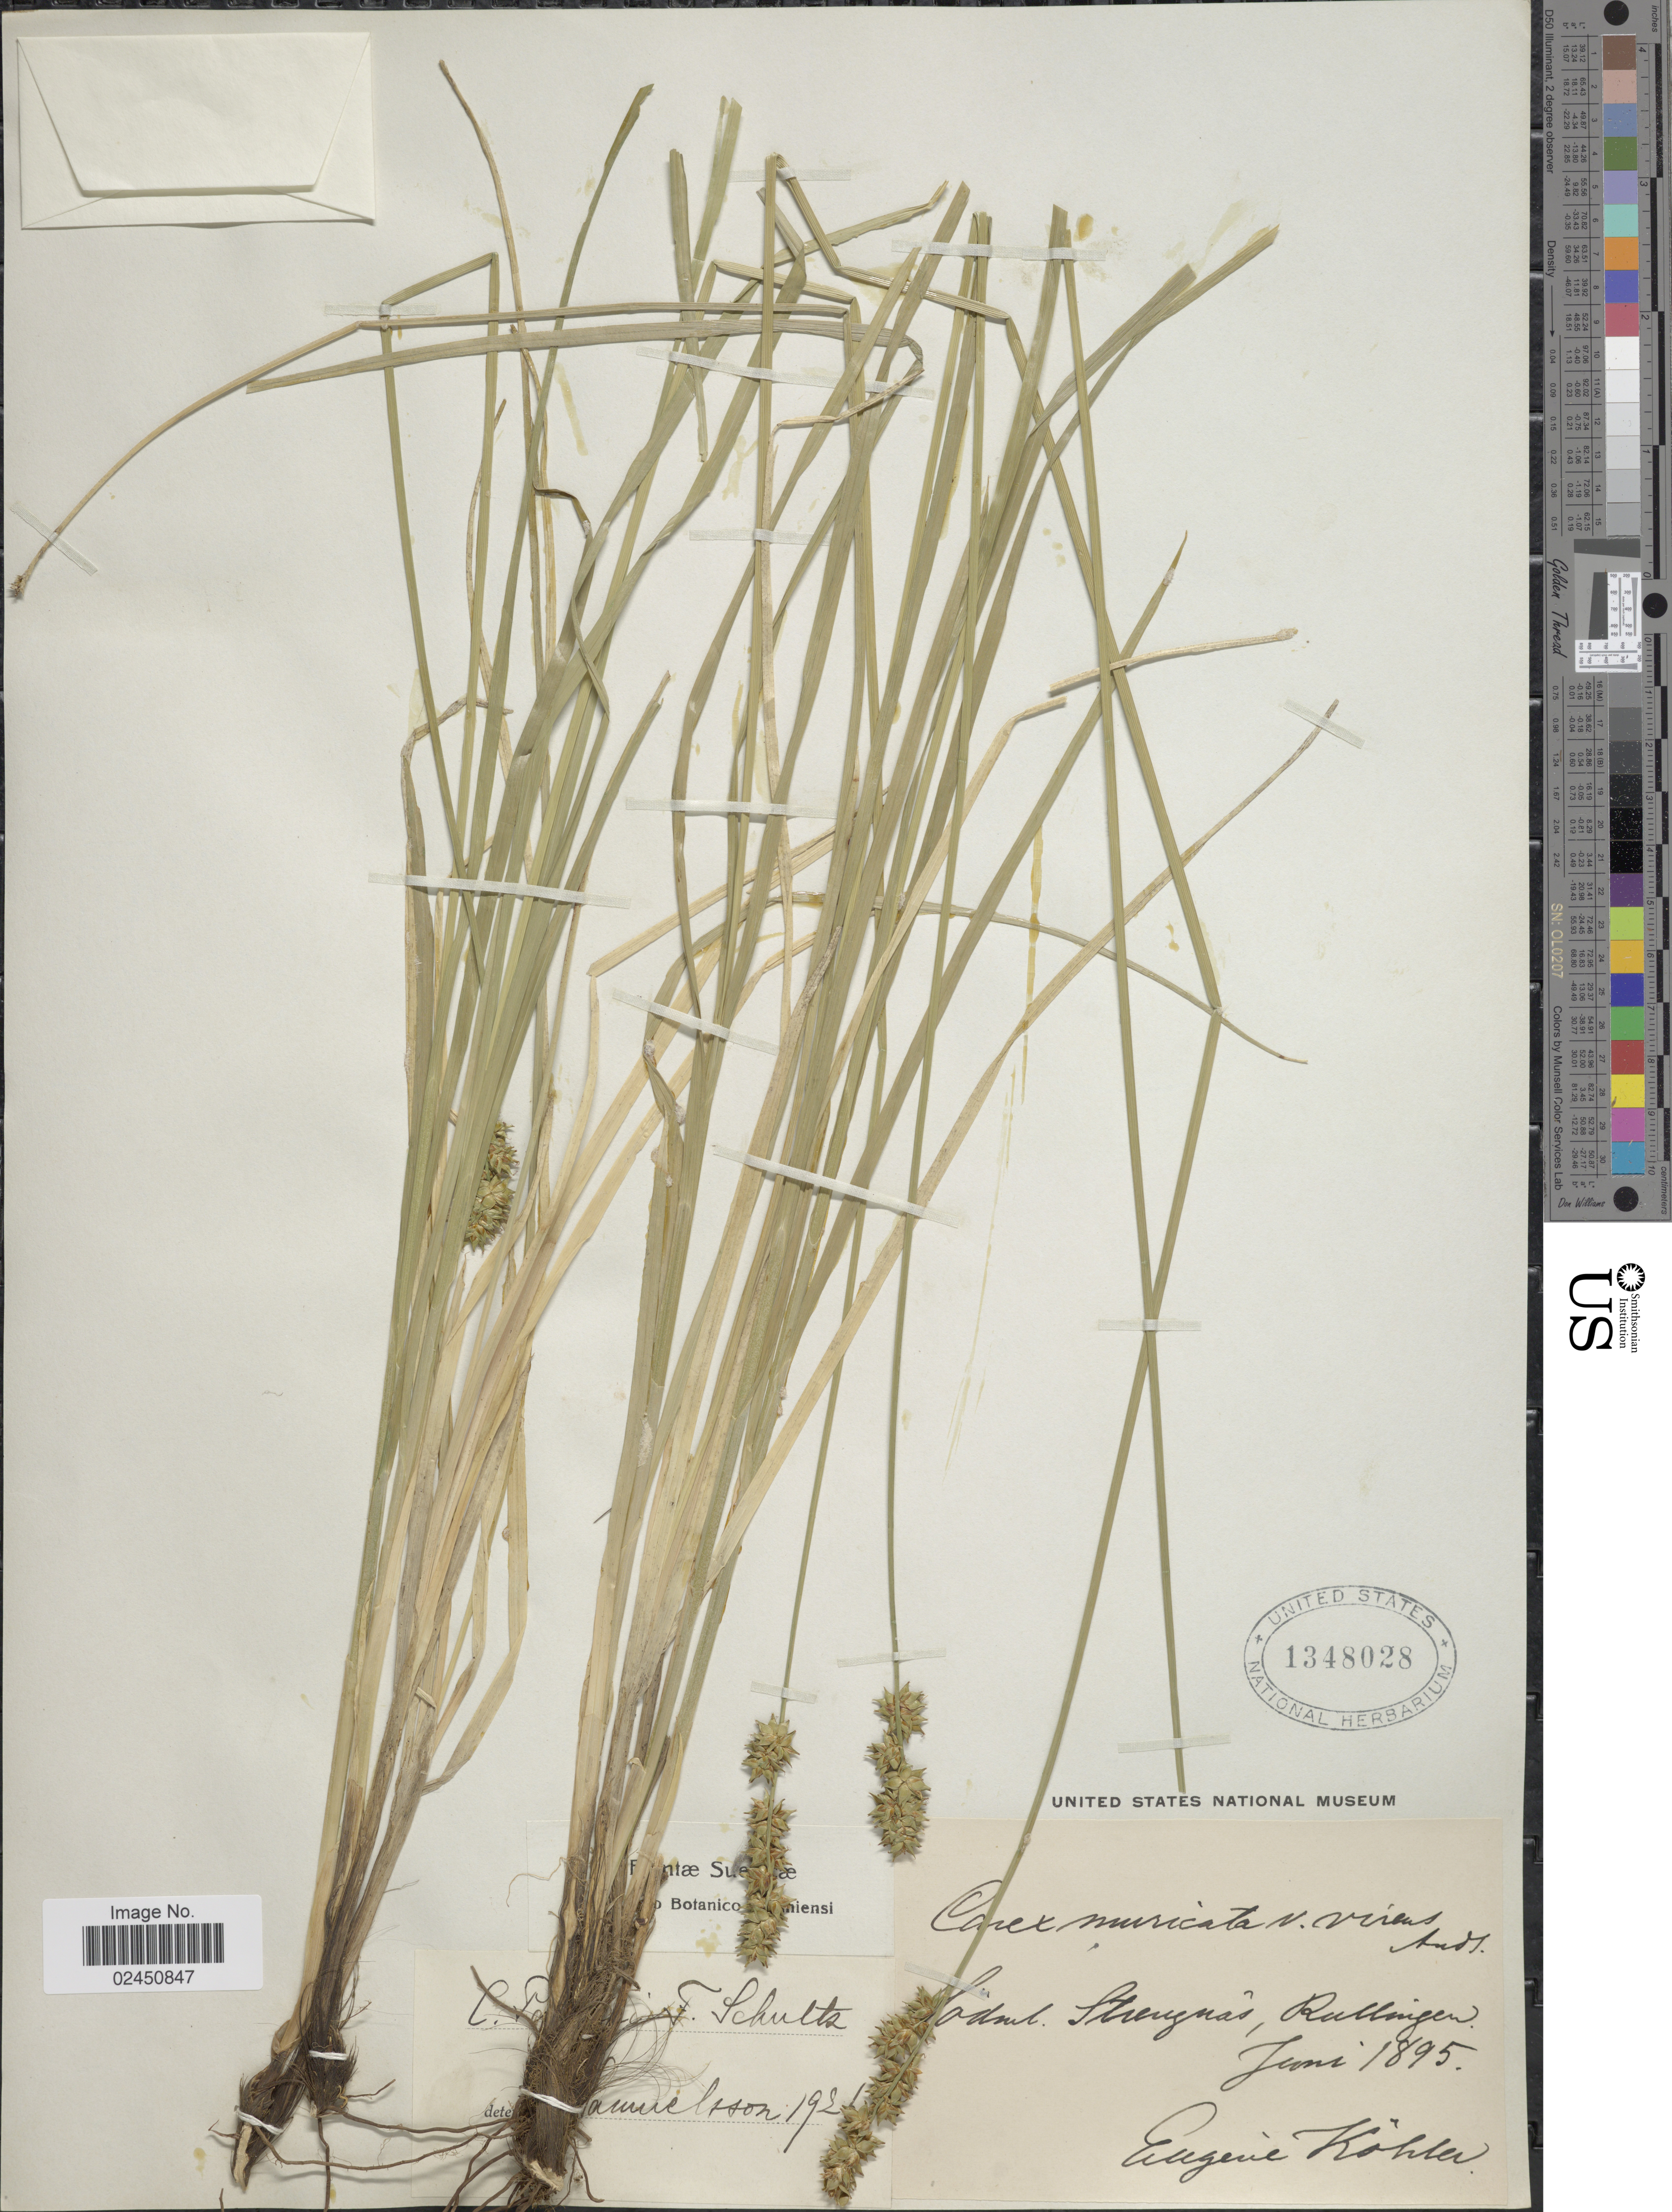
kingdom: Plantae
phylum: Tracheophyta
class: Liliopsida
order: Poales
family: Cyperaceae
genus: Carex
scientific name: Carex muricata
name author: L.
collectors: E. Kohler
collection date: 1895-06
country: Sweden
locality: Sue[illegible text]ae, [illegible text]odml. Strengnas, Rullingen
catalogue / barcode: US 1348028